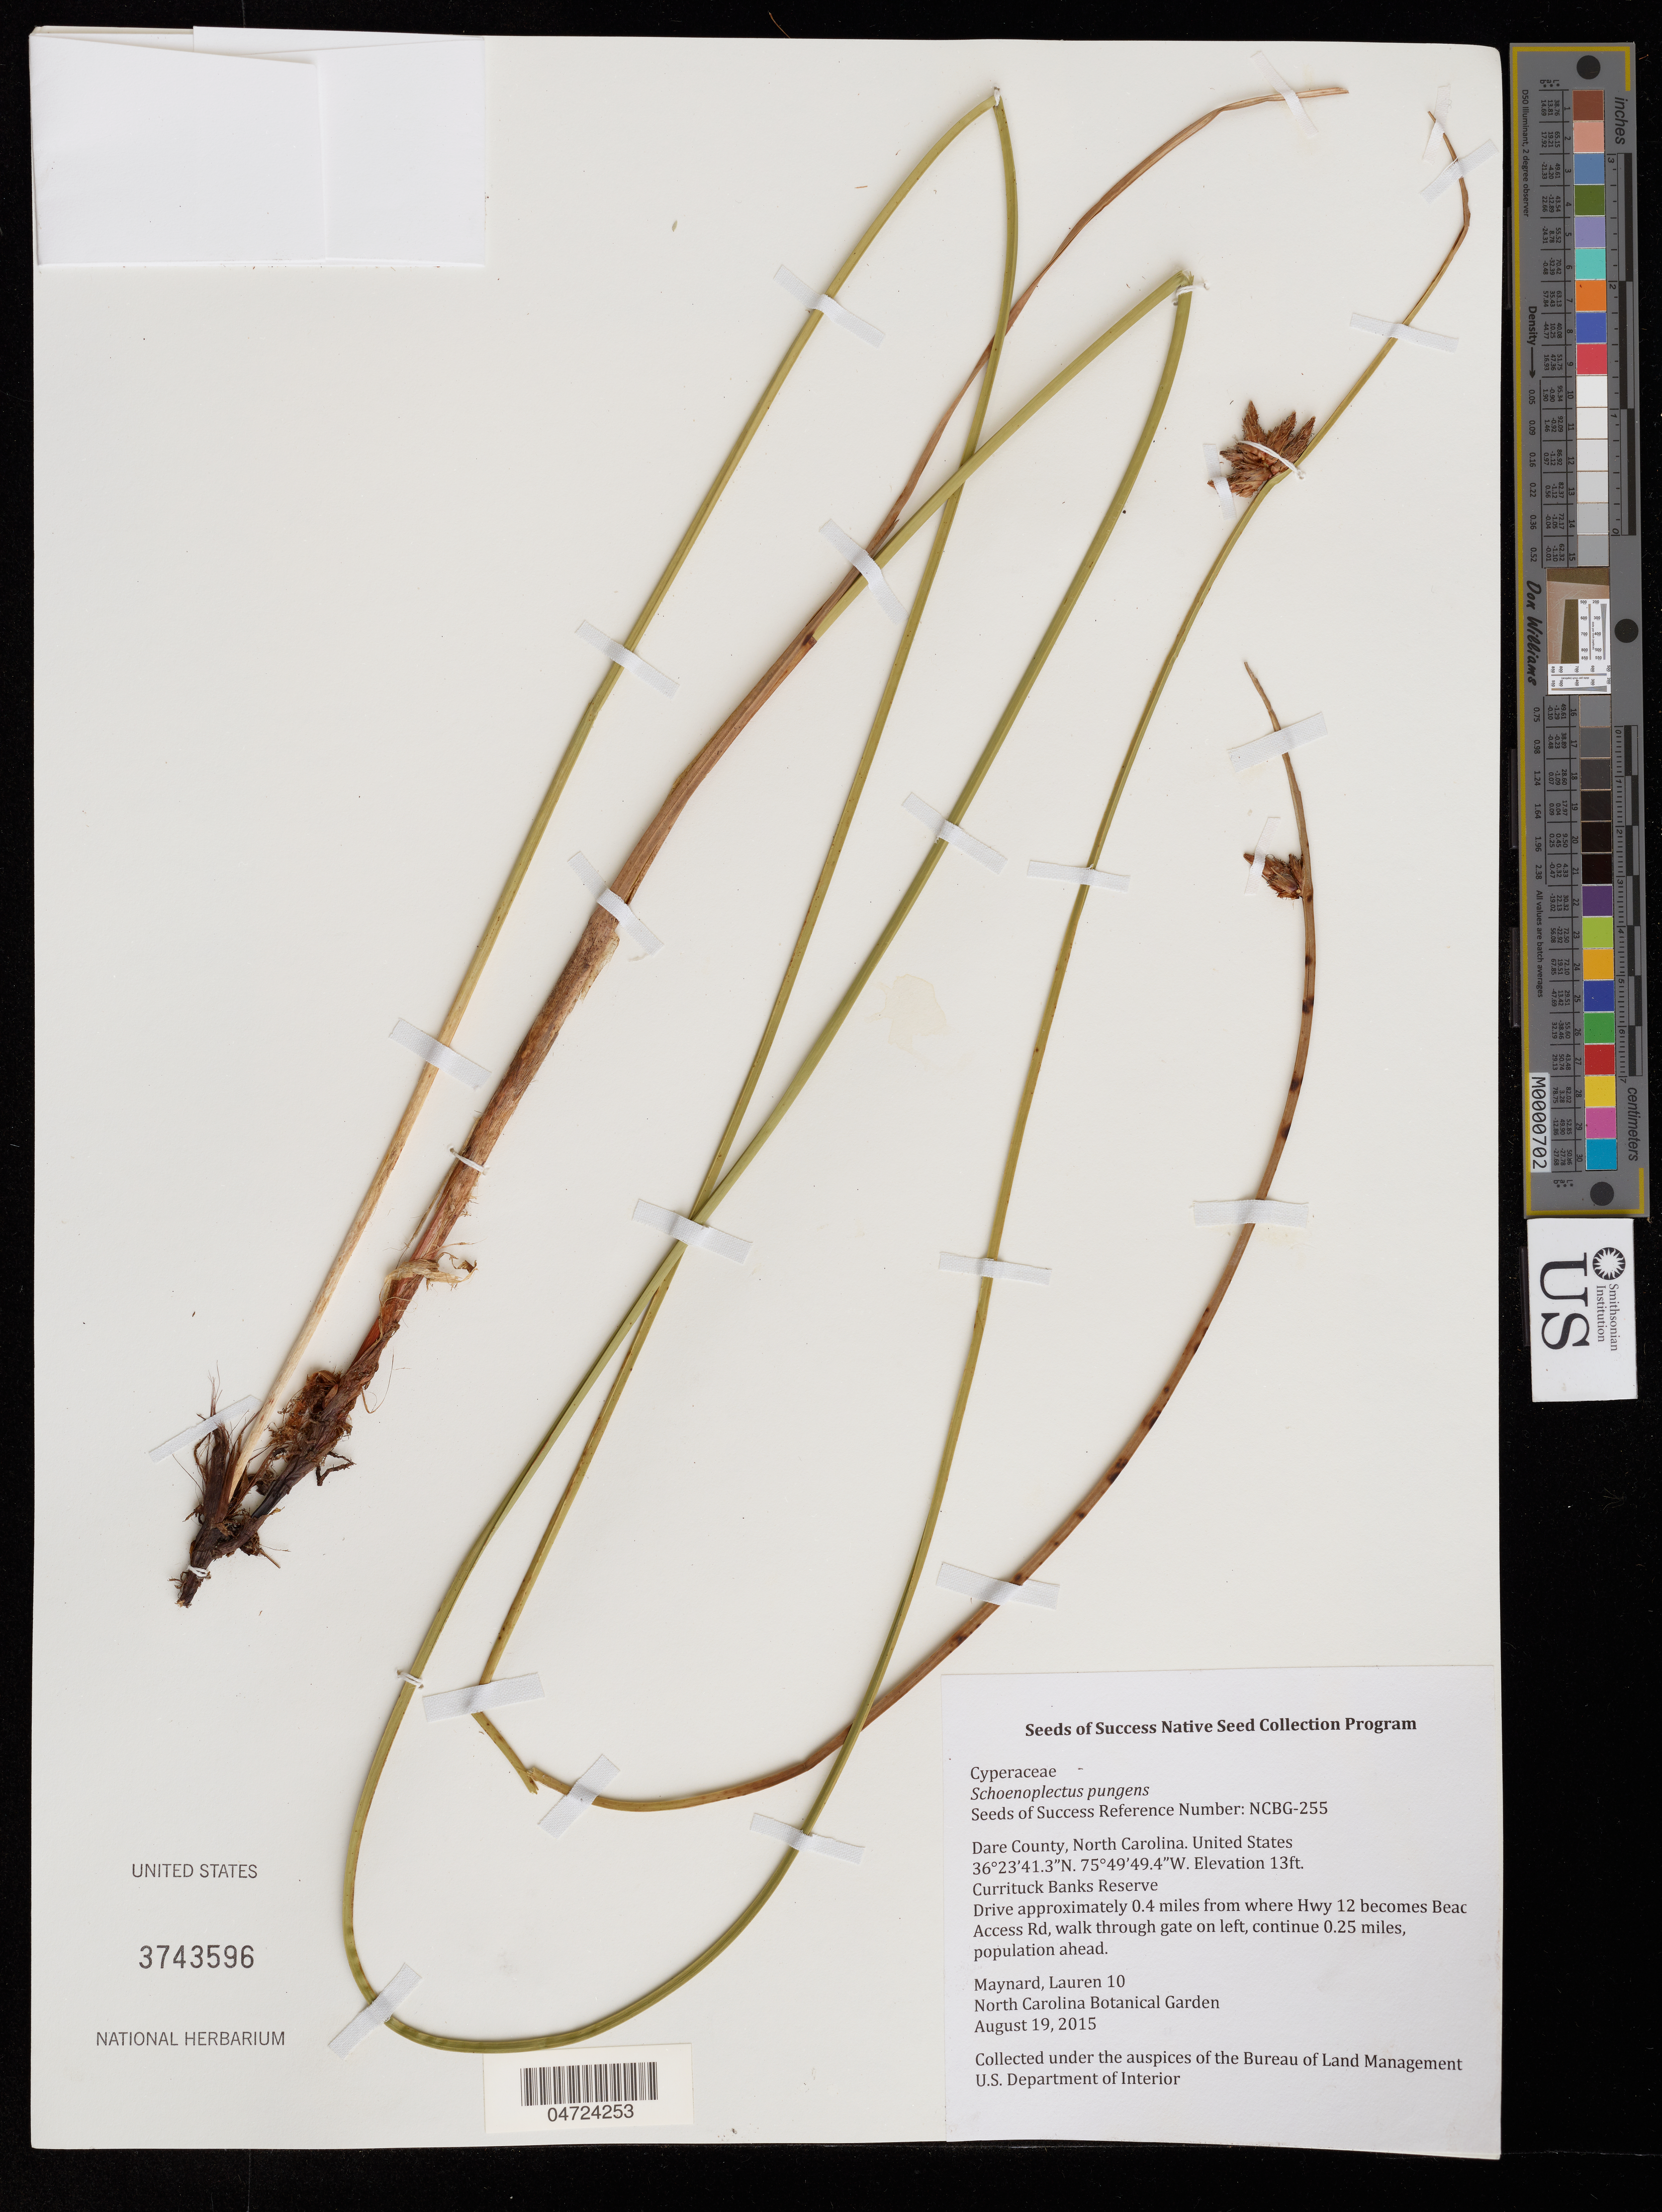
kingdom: Plantae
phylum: Tracheophyta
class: Liliopsida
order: Poales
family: Cyperaceae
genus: Schoenoplectus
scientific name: Schoenoplectus pungens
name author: (Vahl) Palla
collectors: L. Maynard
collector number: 10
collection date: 2015-08-19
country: United States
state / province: North Carolina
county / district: Dare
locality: Dare County. Currituck Banks Reserve. Drive approximately 0.4 miles from where Hwy 12 becomes Beac Access Rd, walk through gate on left, continue 0.25 miles, population ahead.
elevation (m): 4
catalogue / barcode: US 3743596